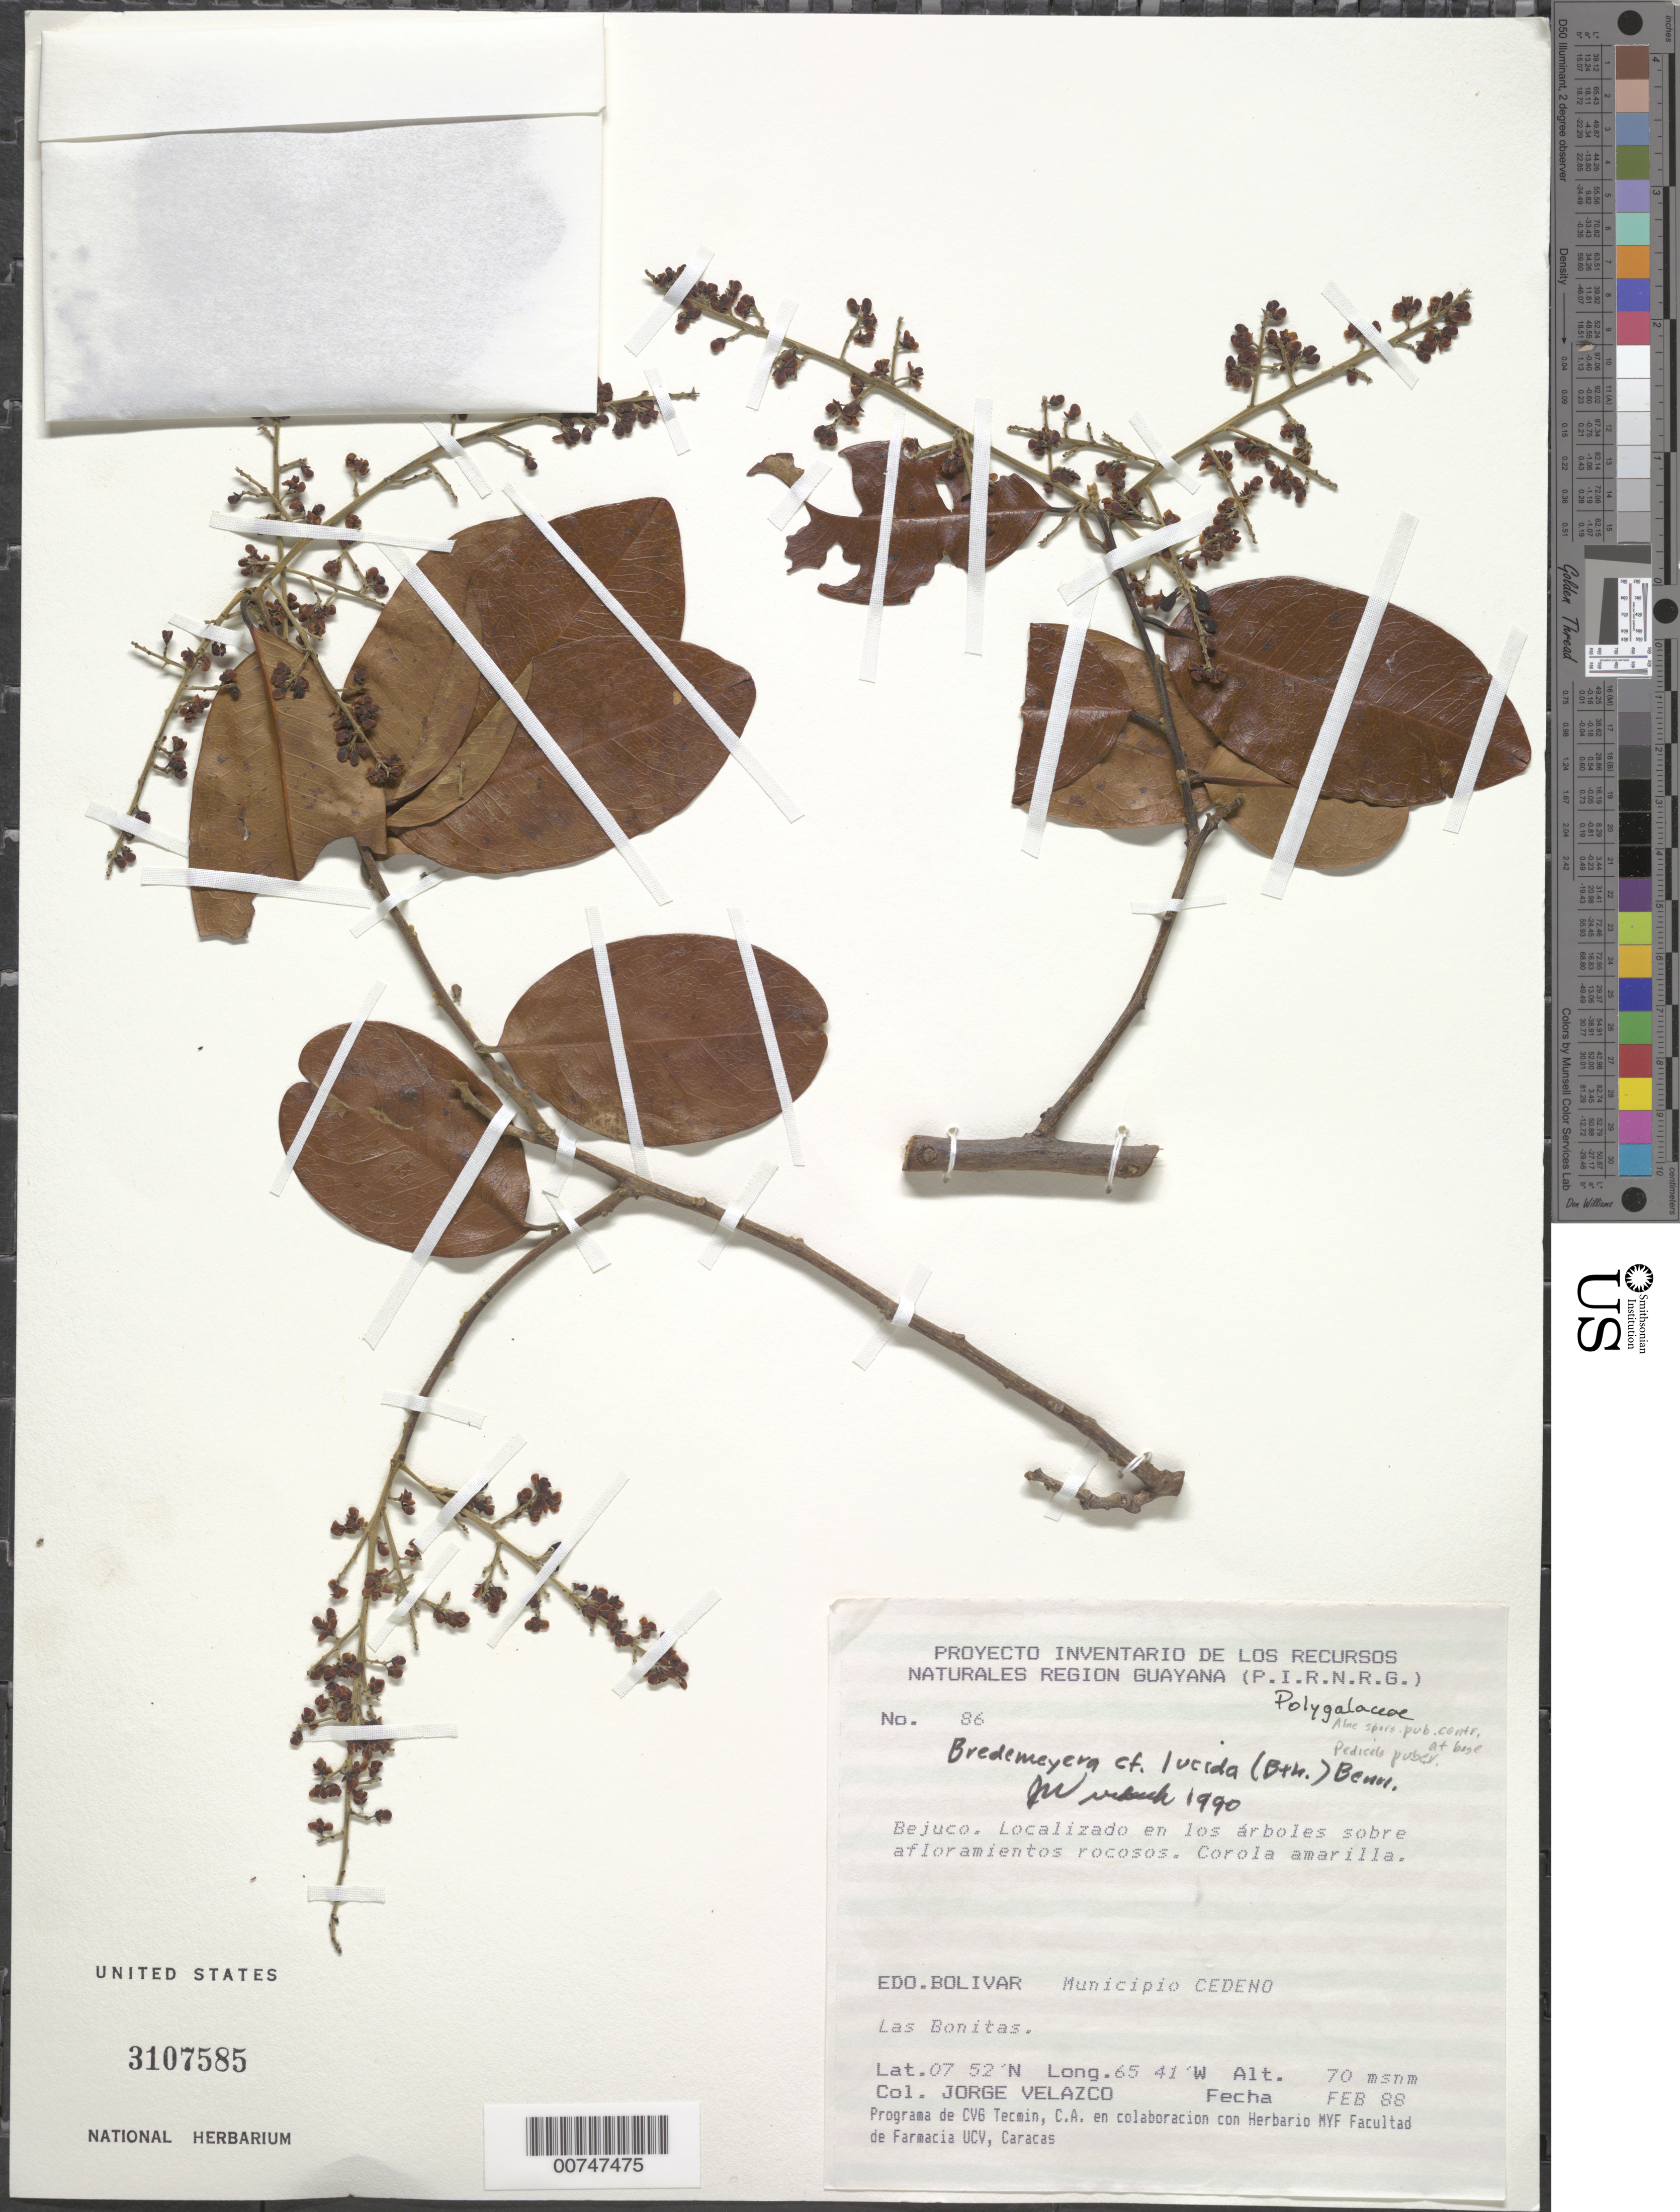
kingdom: Plantae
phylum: Tracheophyta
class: Magnoliopsida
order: Fabales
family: Polygalaceae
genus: Bredemeyera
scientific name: Bredemeyera lucida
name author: (Benth.) Klotzsch ex Hassk.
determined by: Wurdack, John J., (US), US (UNITED STATES)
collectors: J. Velazco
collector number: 86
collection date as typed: Feb-88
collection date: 1988-02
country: Venezuela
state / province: Bolívar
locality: Mun. Cedeño, Las Bonitas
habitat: Localizado en los arboles sobre afloramientos rocosos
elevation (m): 70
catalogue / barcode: US 3107585